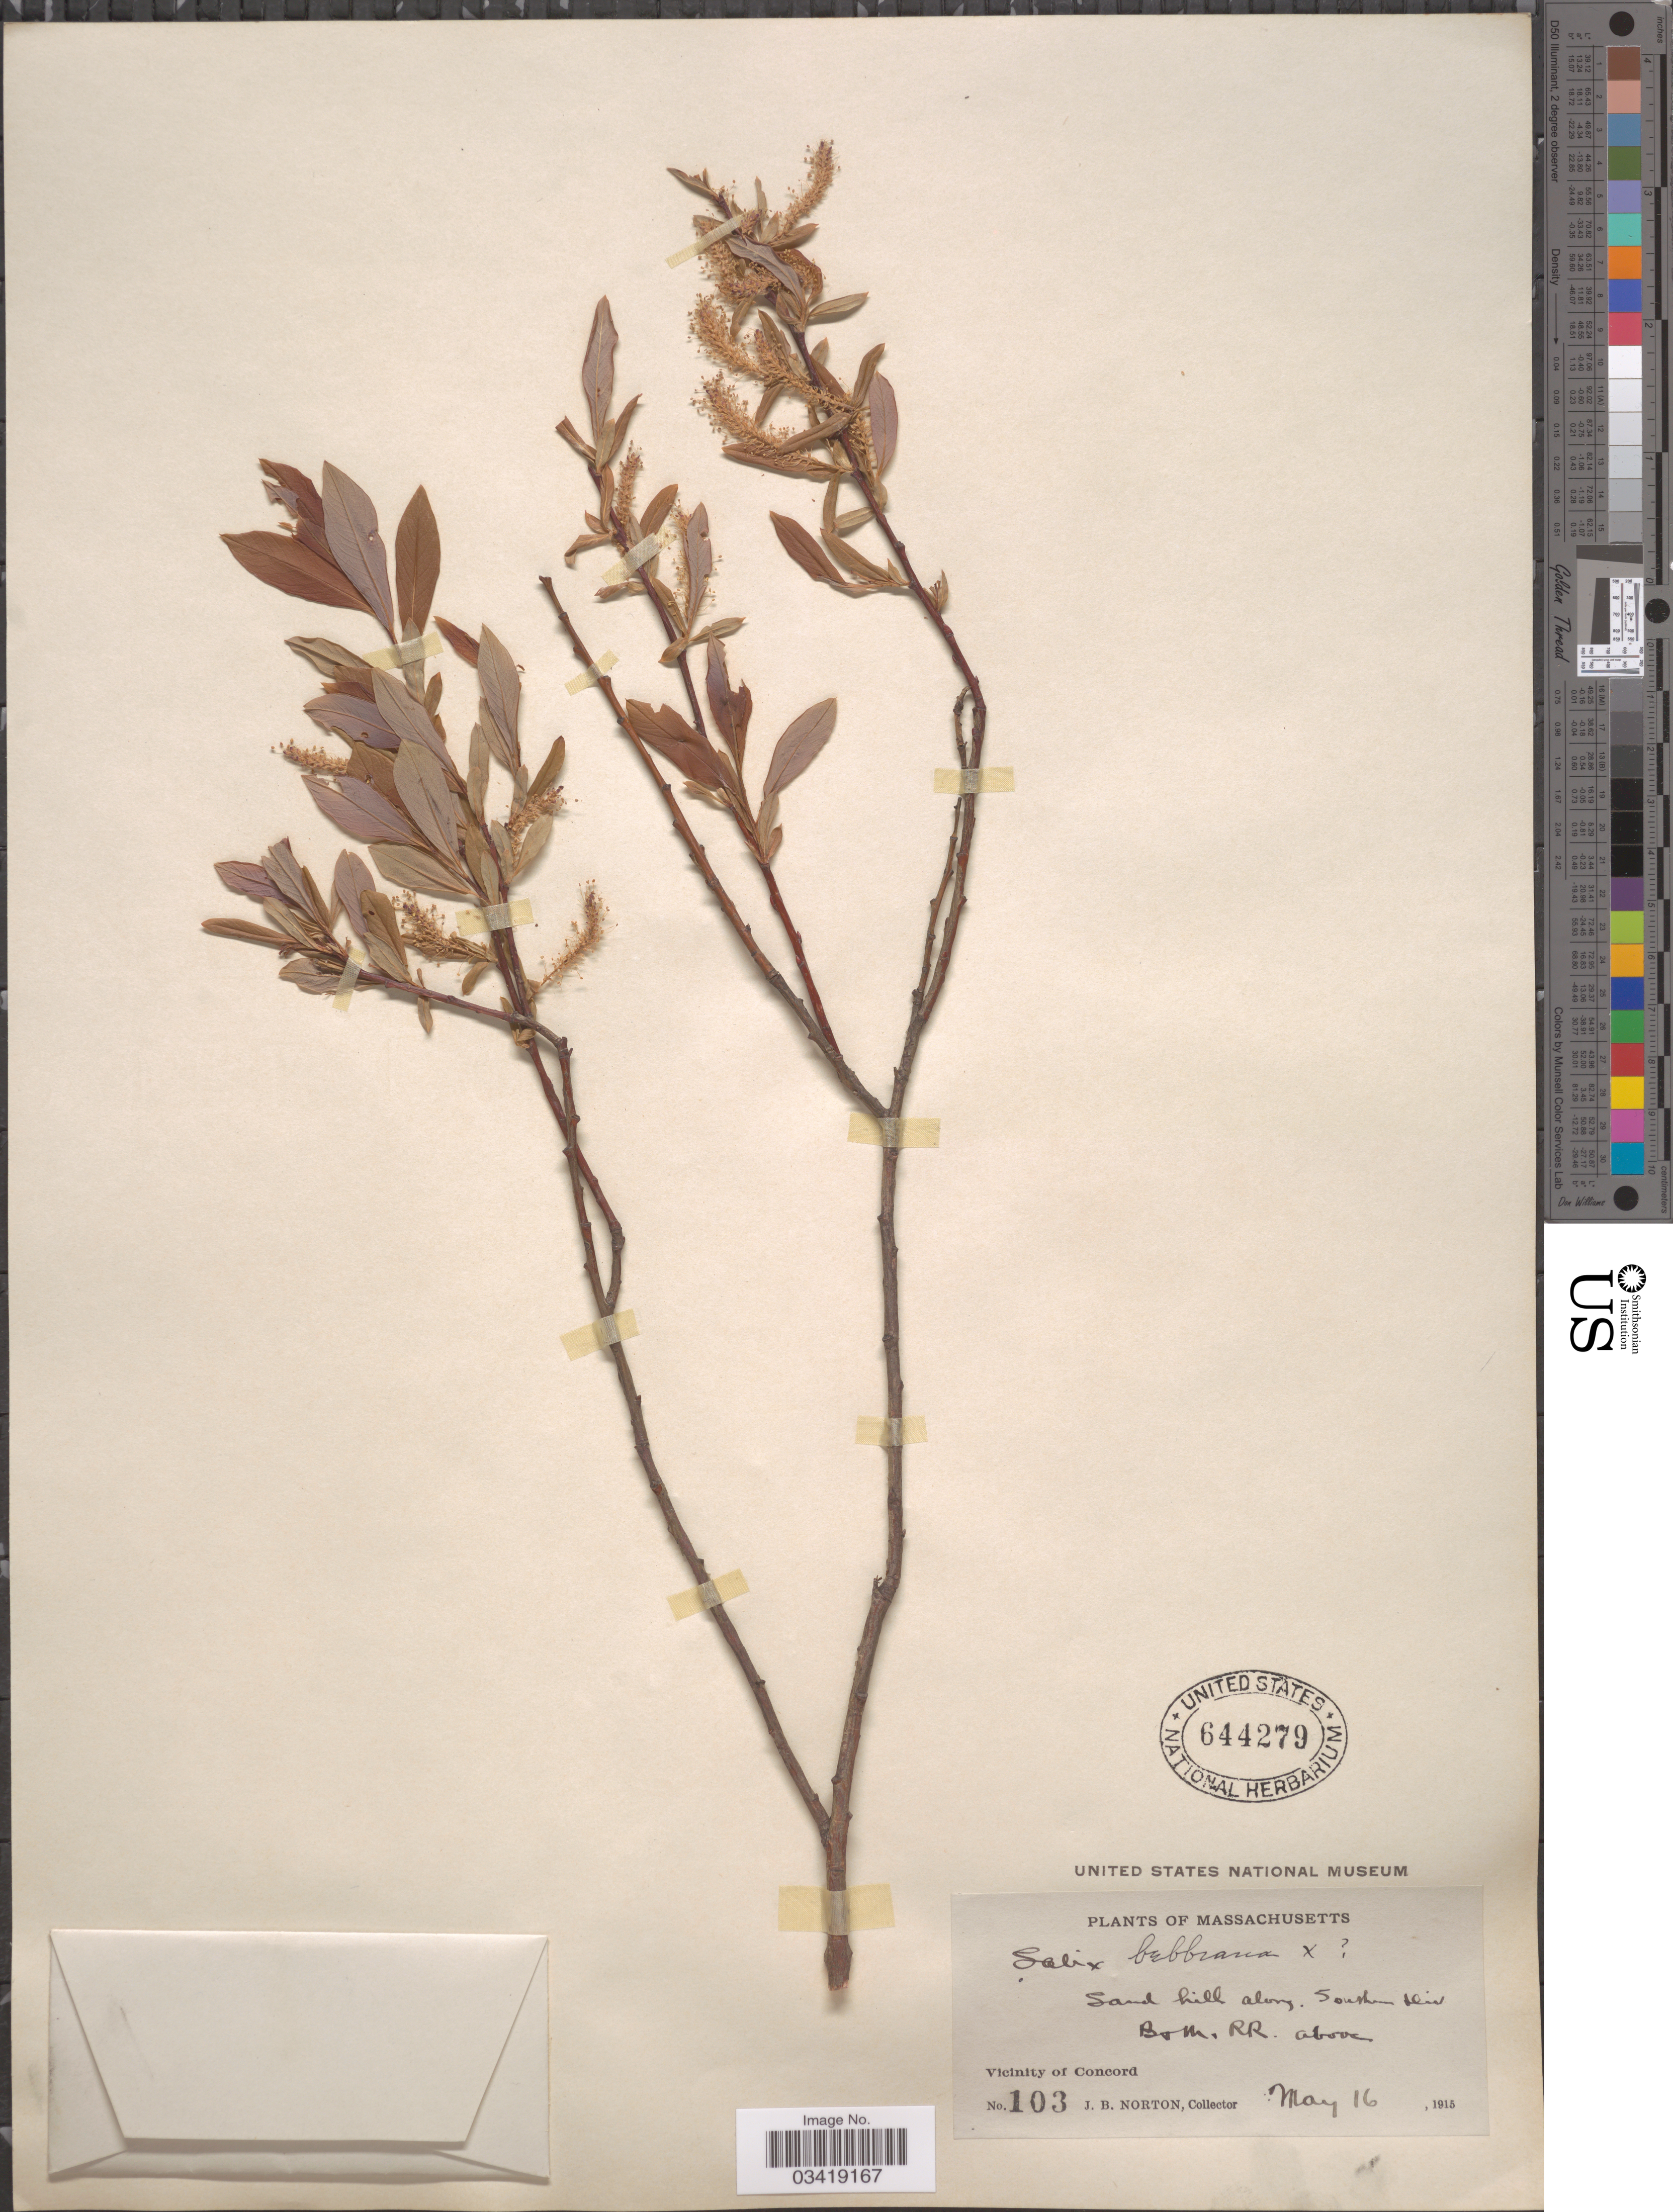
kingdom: Plantae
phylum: Tracheophyta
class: Magnoliopsida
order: Malpighiales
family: Salicaceae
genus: Salix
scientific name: Salix bebbiana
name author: Sarg.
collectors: J. B. Norton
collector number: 103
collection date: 1915-05-16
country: United States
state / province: Massachusetts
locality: Sand hill along Southern Rim. Butte, R.R. above Vicinity of Concord.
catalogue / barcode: US 644279